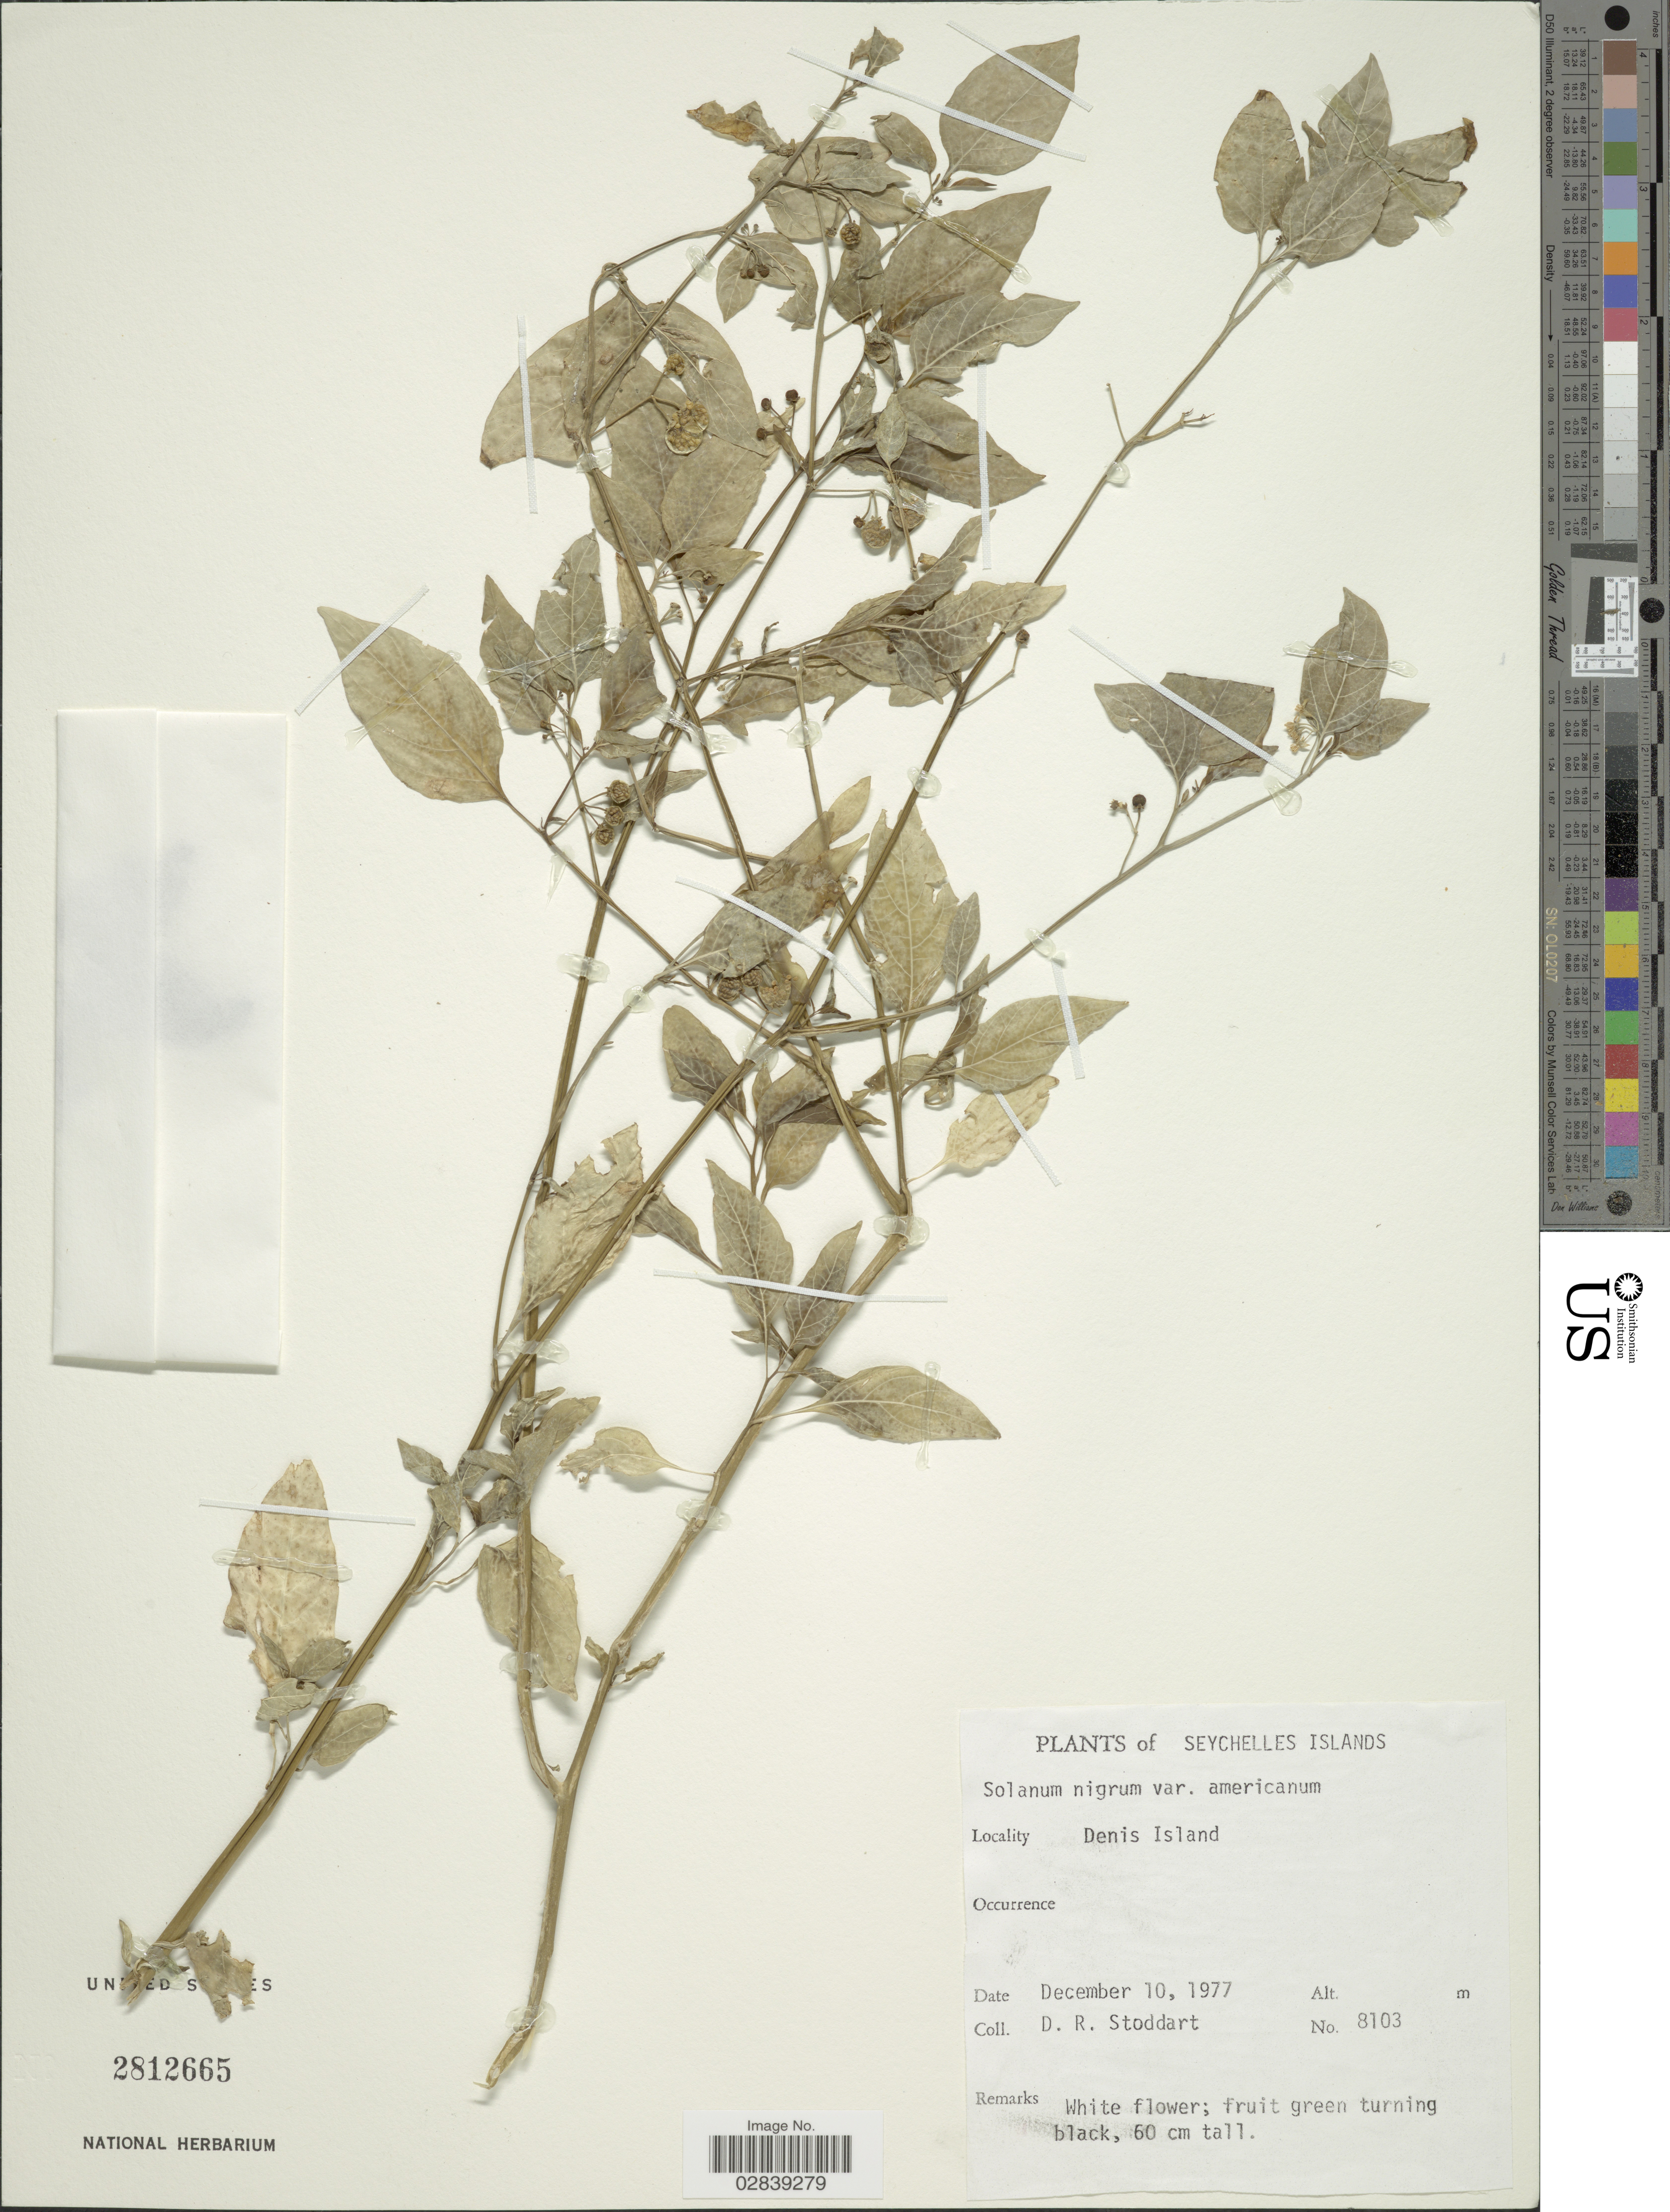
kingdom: Plantae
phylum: Tracheophyta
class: Magnoliopsida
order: Solanales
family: Solanaceae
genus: Solanum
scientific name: Solanum nigrum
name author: L.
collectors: D. R. Stoddart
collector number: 8103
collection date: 1977-12-10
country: Seychelles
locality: Denis Island.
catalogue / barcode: US 2812665